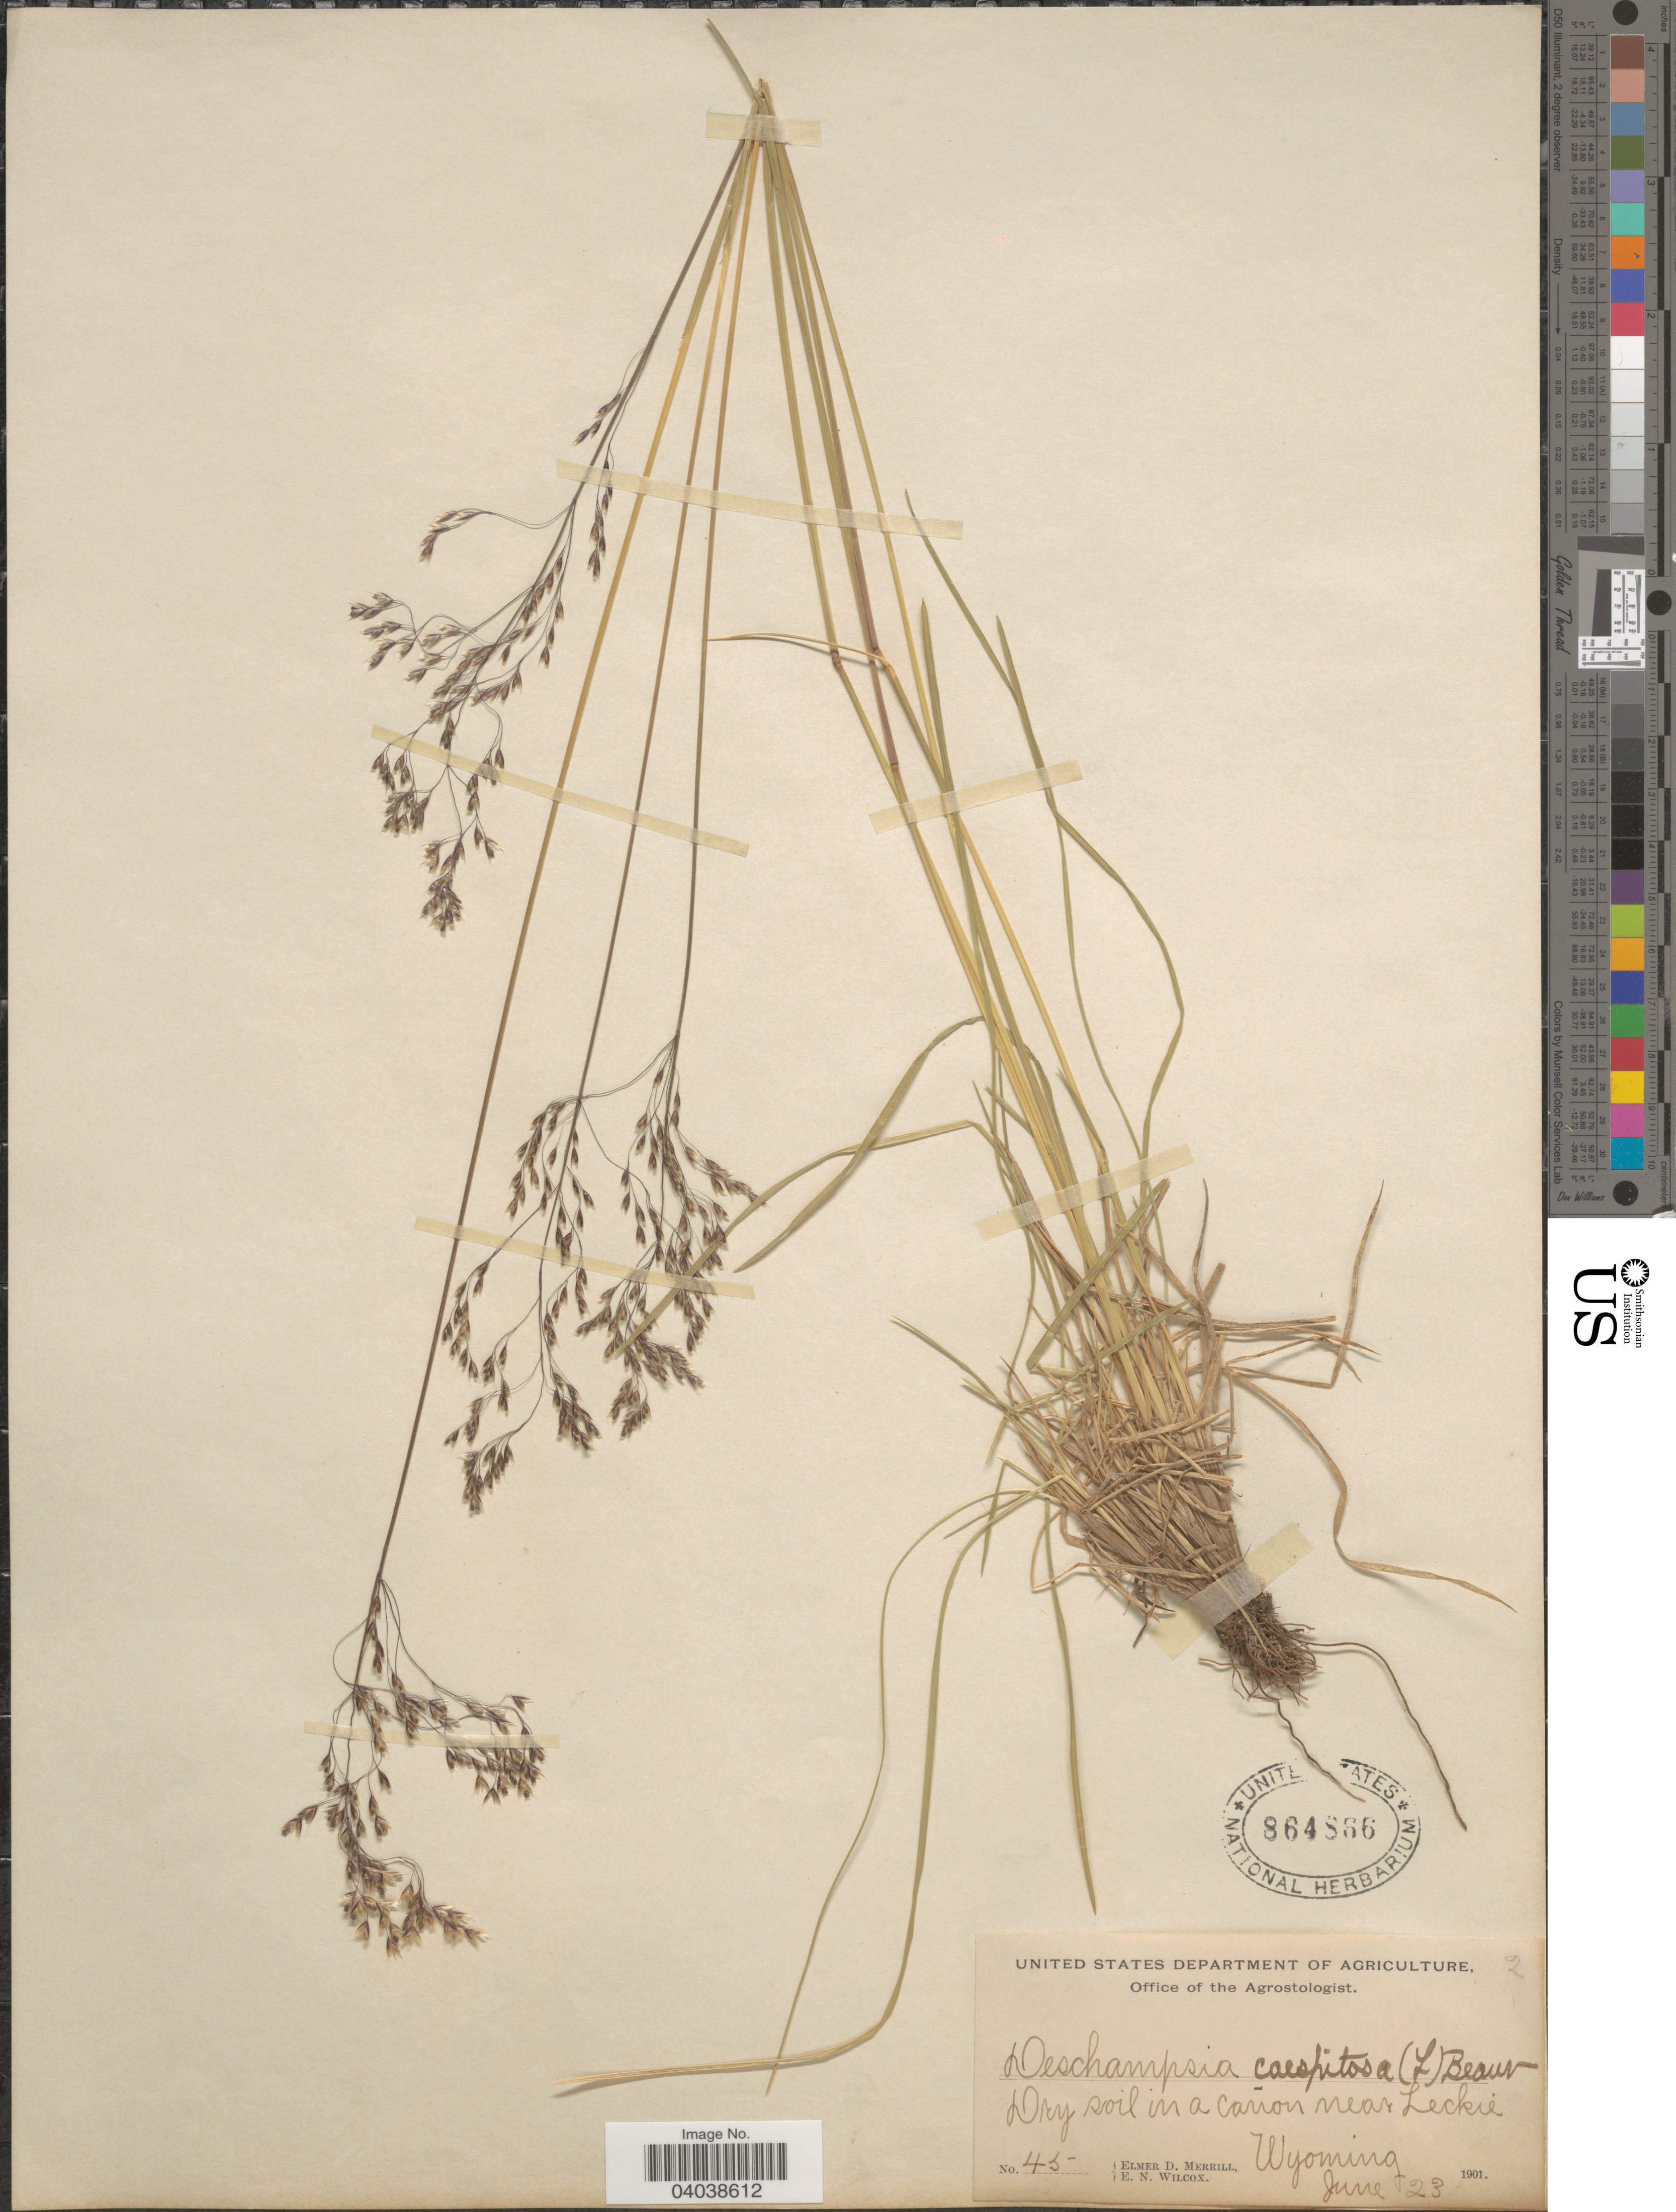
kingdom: Plantae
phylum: Tracheophyta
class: Liliopsida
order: Poales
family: Poaceae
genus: Deschampsia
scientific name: Deschampsia cespitosa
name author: (L.) P. Beauv.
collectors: E. D. Merrill & E. Wilcox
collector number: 45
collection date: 1901-06-23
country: United States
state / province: Wyoming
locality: Dry soil in a cañon near Leckie.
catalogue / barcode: US 864866